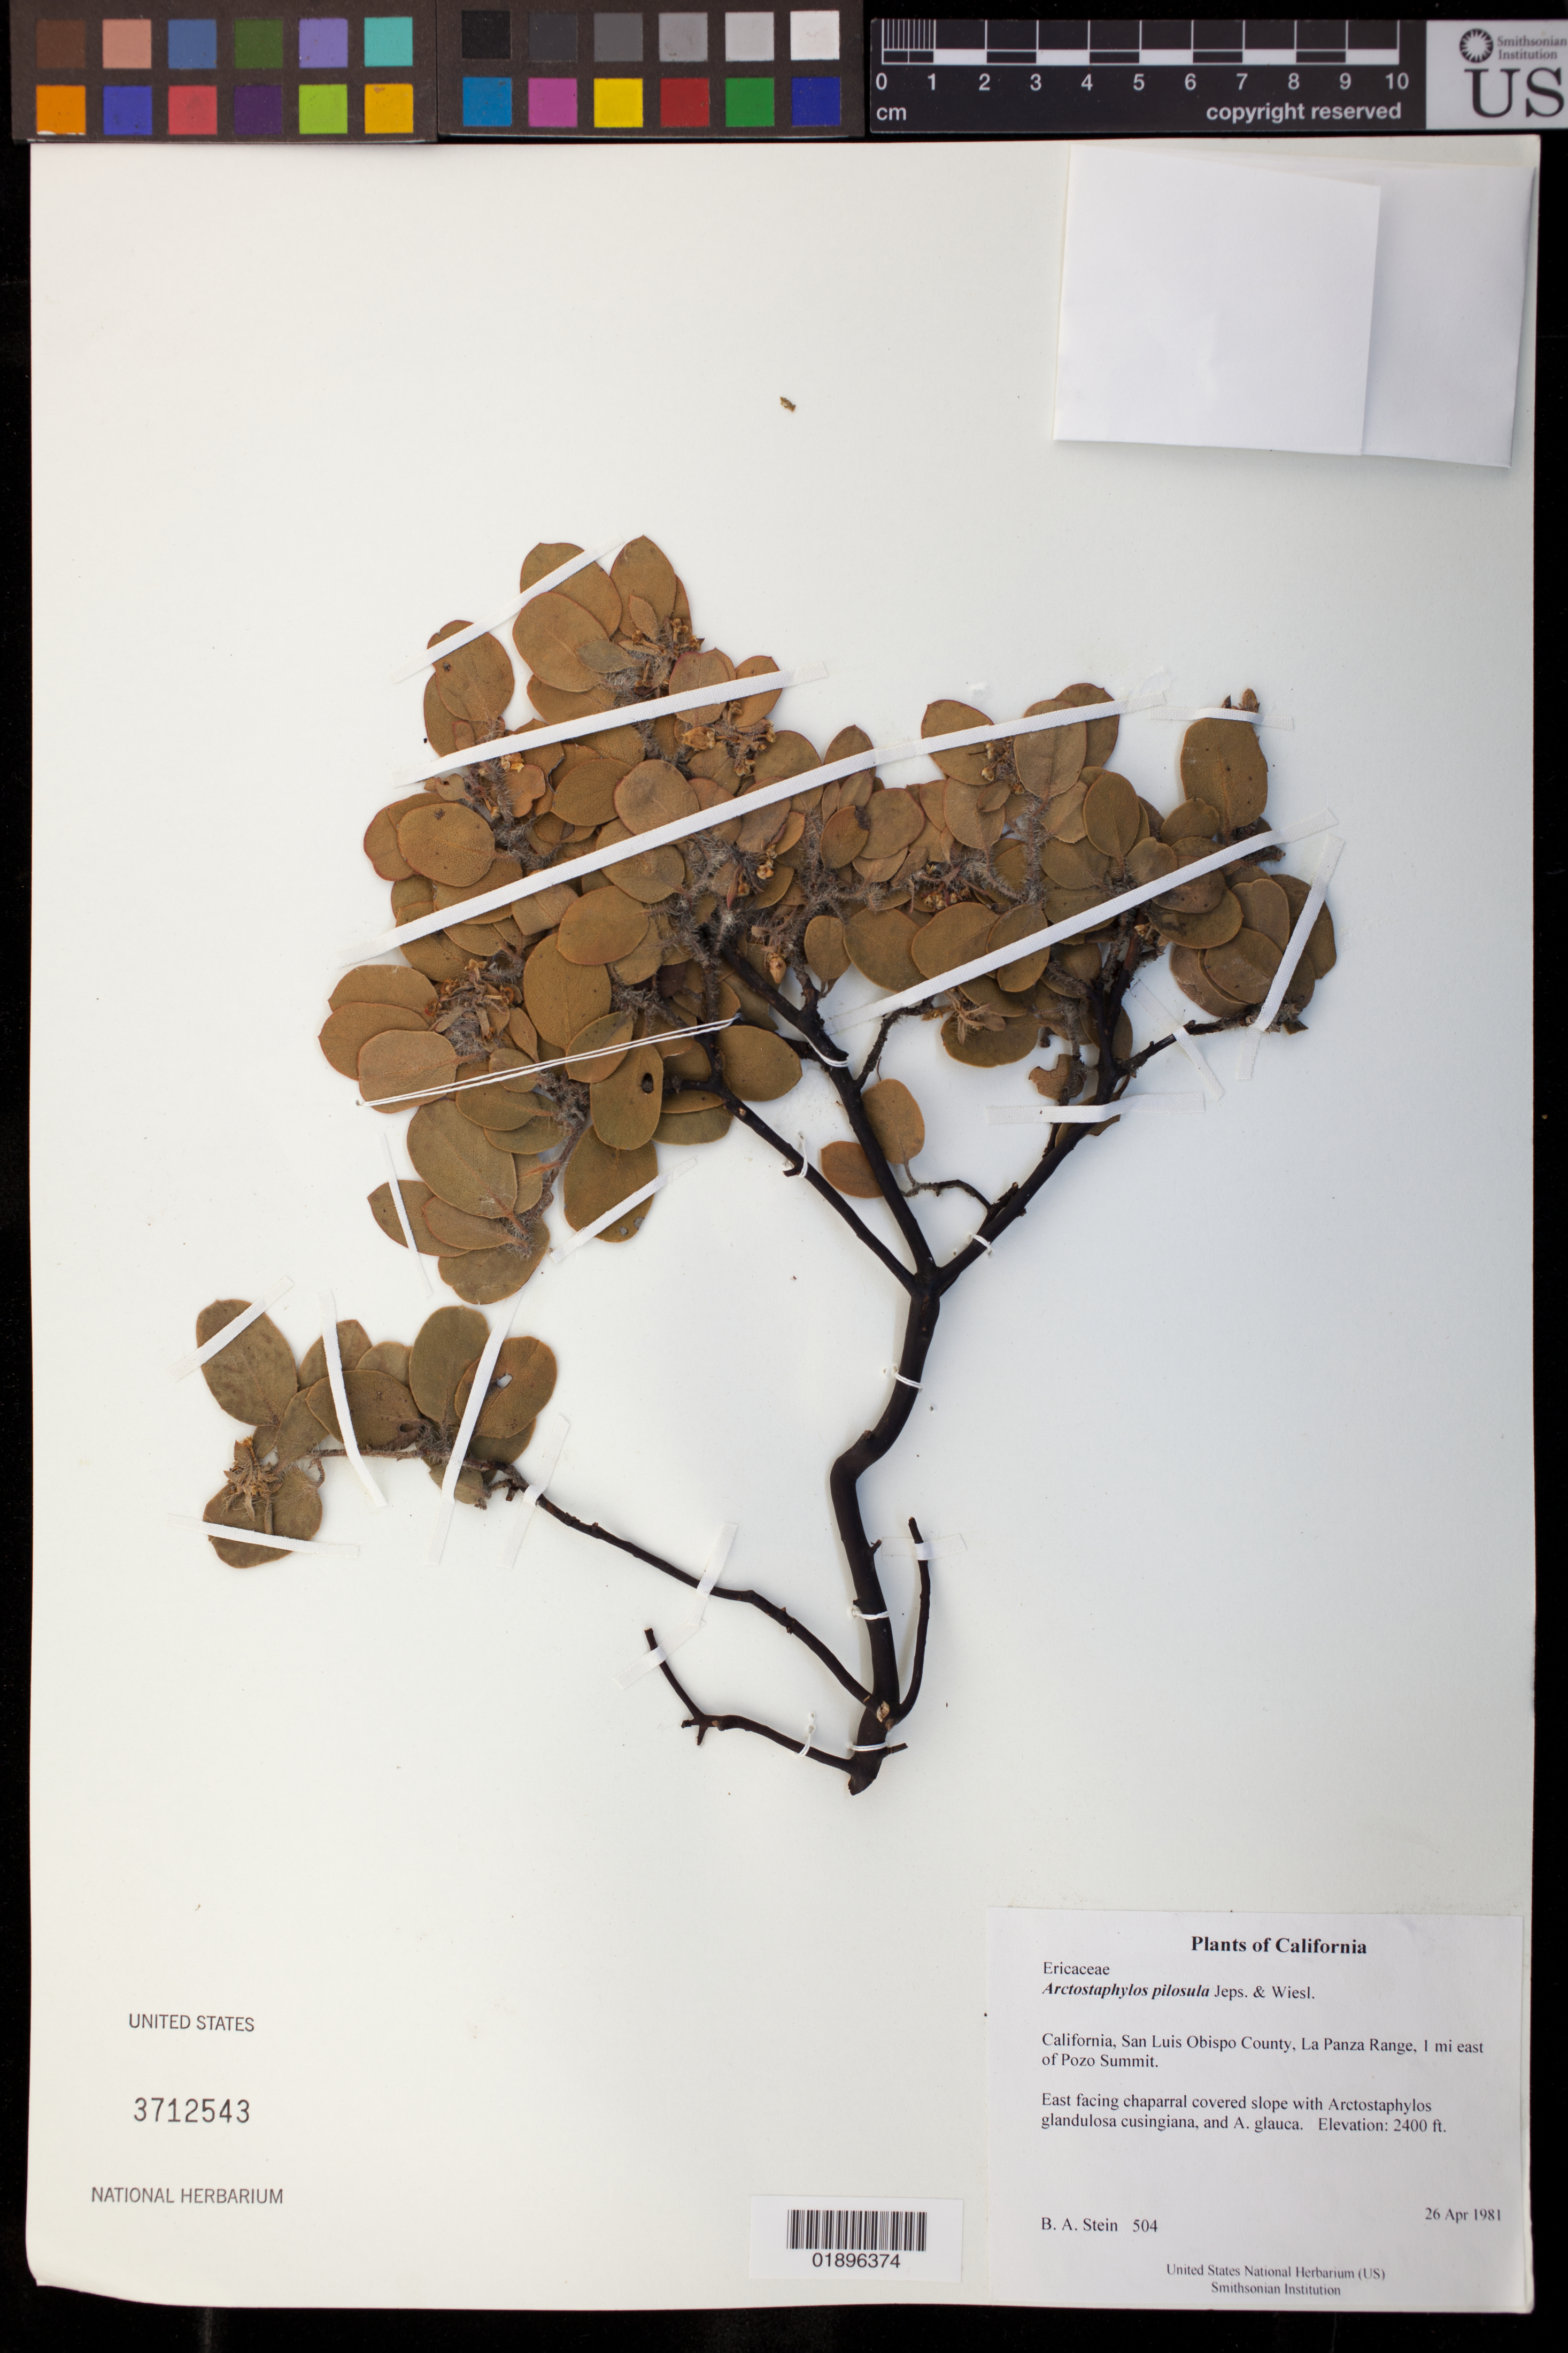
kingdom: Plantae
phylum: Tracheophyta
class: Magnoliopsida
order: Ericales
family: Ericaceae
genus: Arctostaphylos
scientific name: Arctostaphylos pilosula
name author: Jeps. & Wiesl.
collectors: B. A. Stein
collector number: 504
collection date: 1981-04-26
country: United States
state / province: California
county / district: San Luis Obispo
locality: La Panza Range, 1 mi east of Pozo Summit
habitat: East facing chaparral covered slope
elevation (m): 732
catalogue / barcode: US 3712543